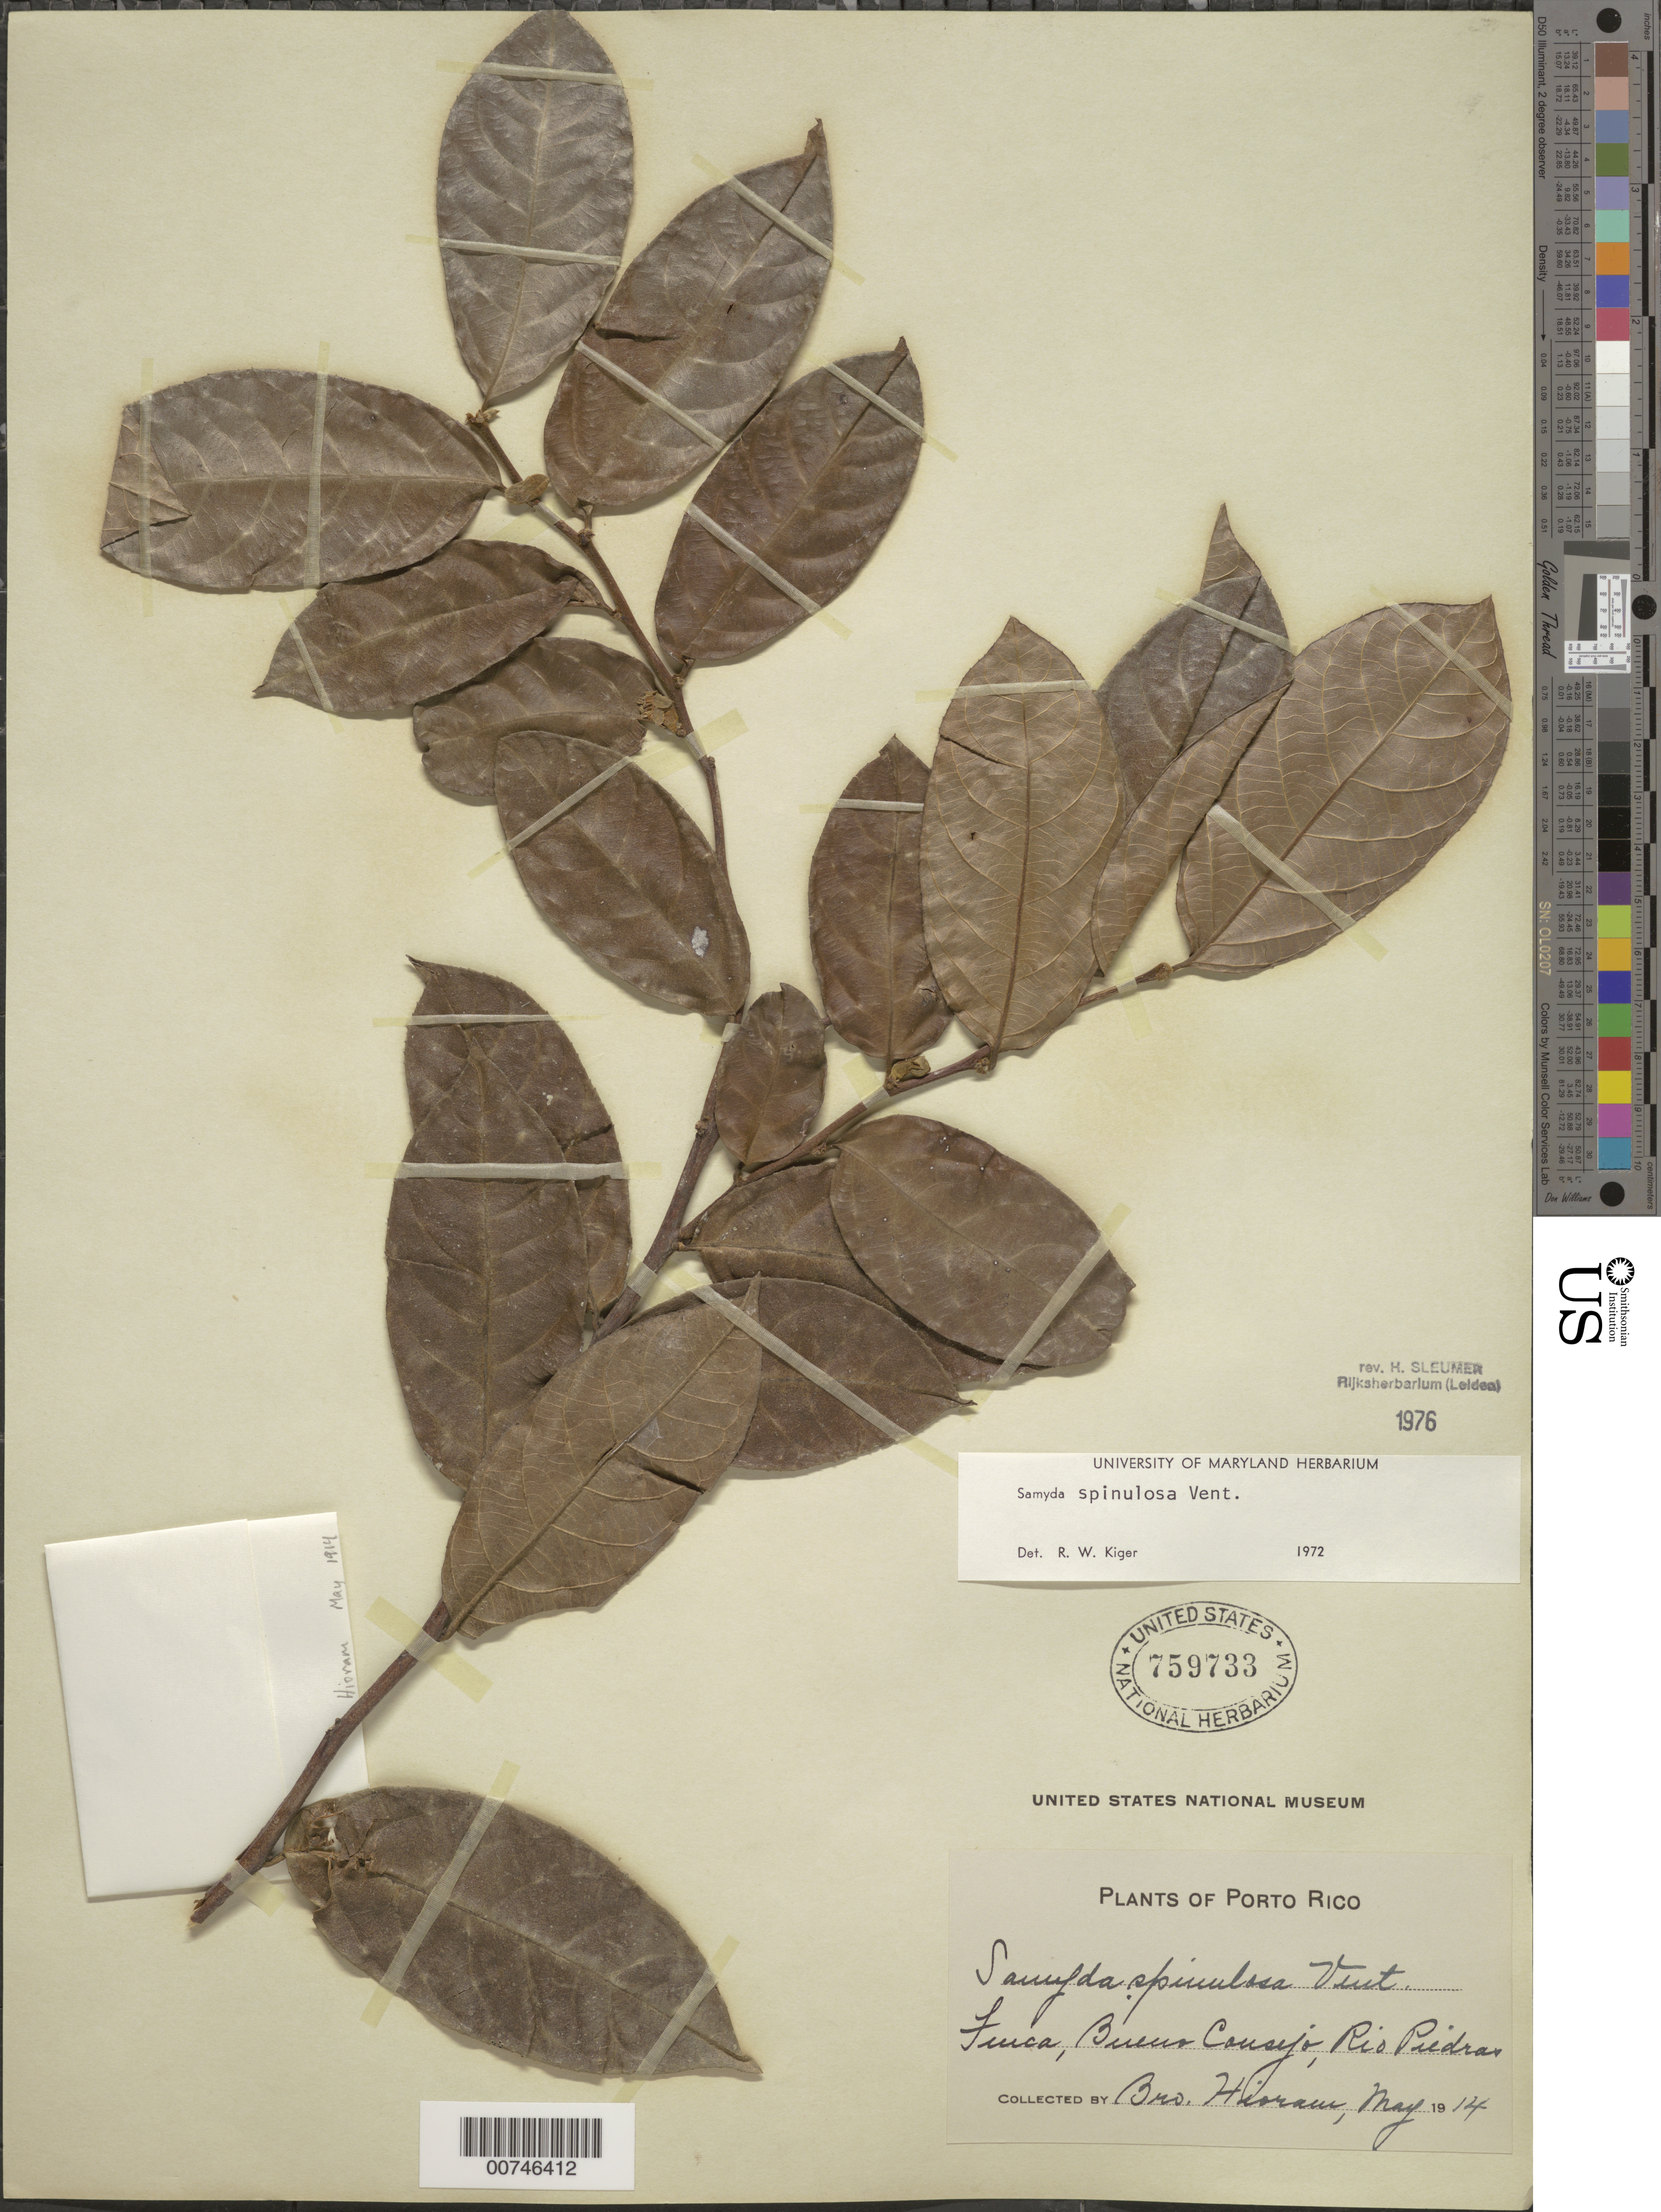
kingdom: Plantae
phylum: Tracheophyta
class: Magnoliopsida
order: Malpighiales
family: Salicaceae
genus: Casearia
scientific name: Casearia spinulosa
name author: (Vent.) T. Samar. & M.H. Alford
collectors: Bro. Hioram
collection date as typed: May 1914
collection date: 1914-05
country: Puerto Rico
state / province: San Juan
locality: Finca Buen Consejo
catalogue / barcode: US 759733